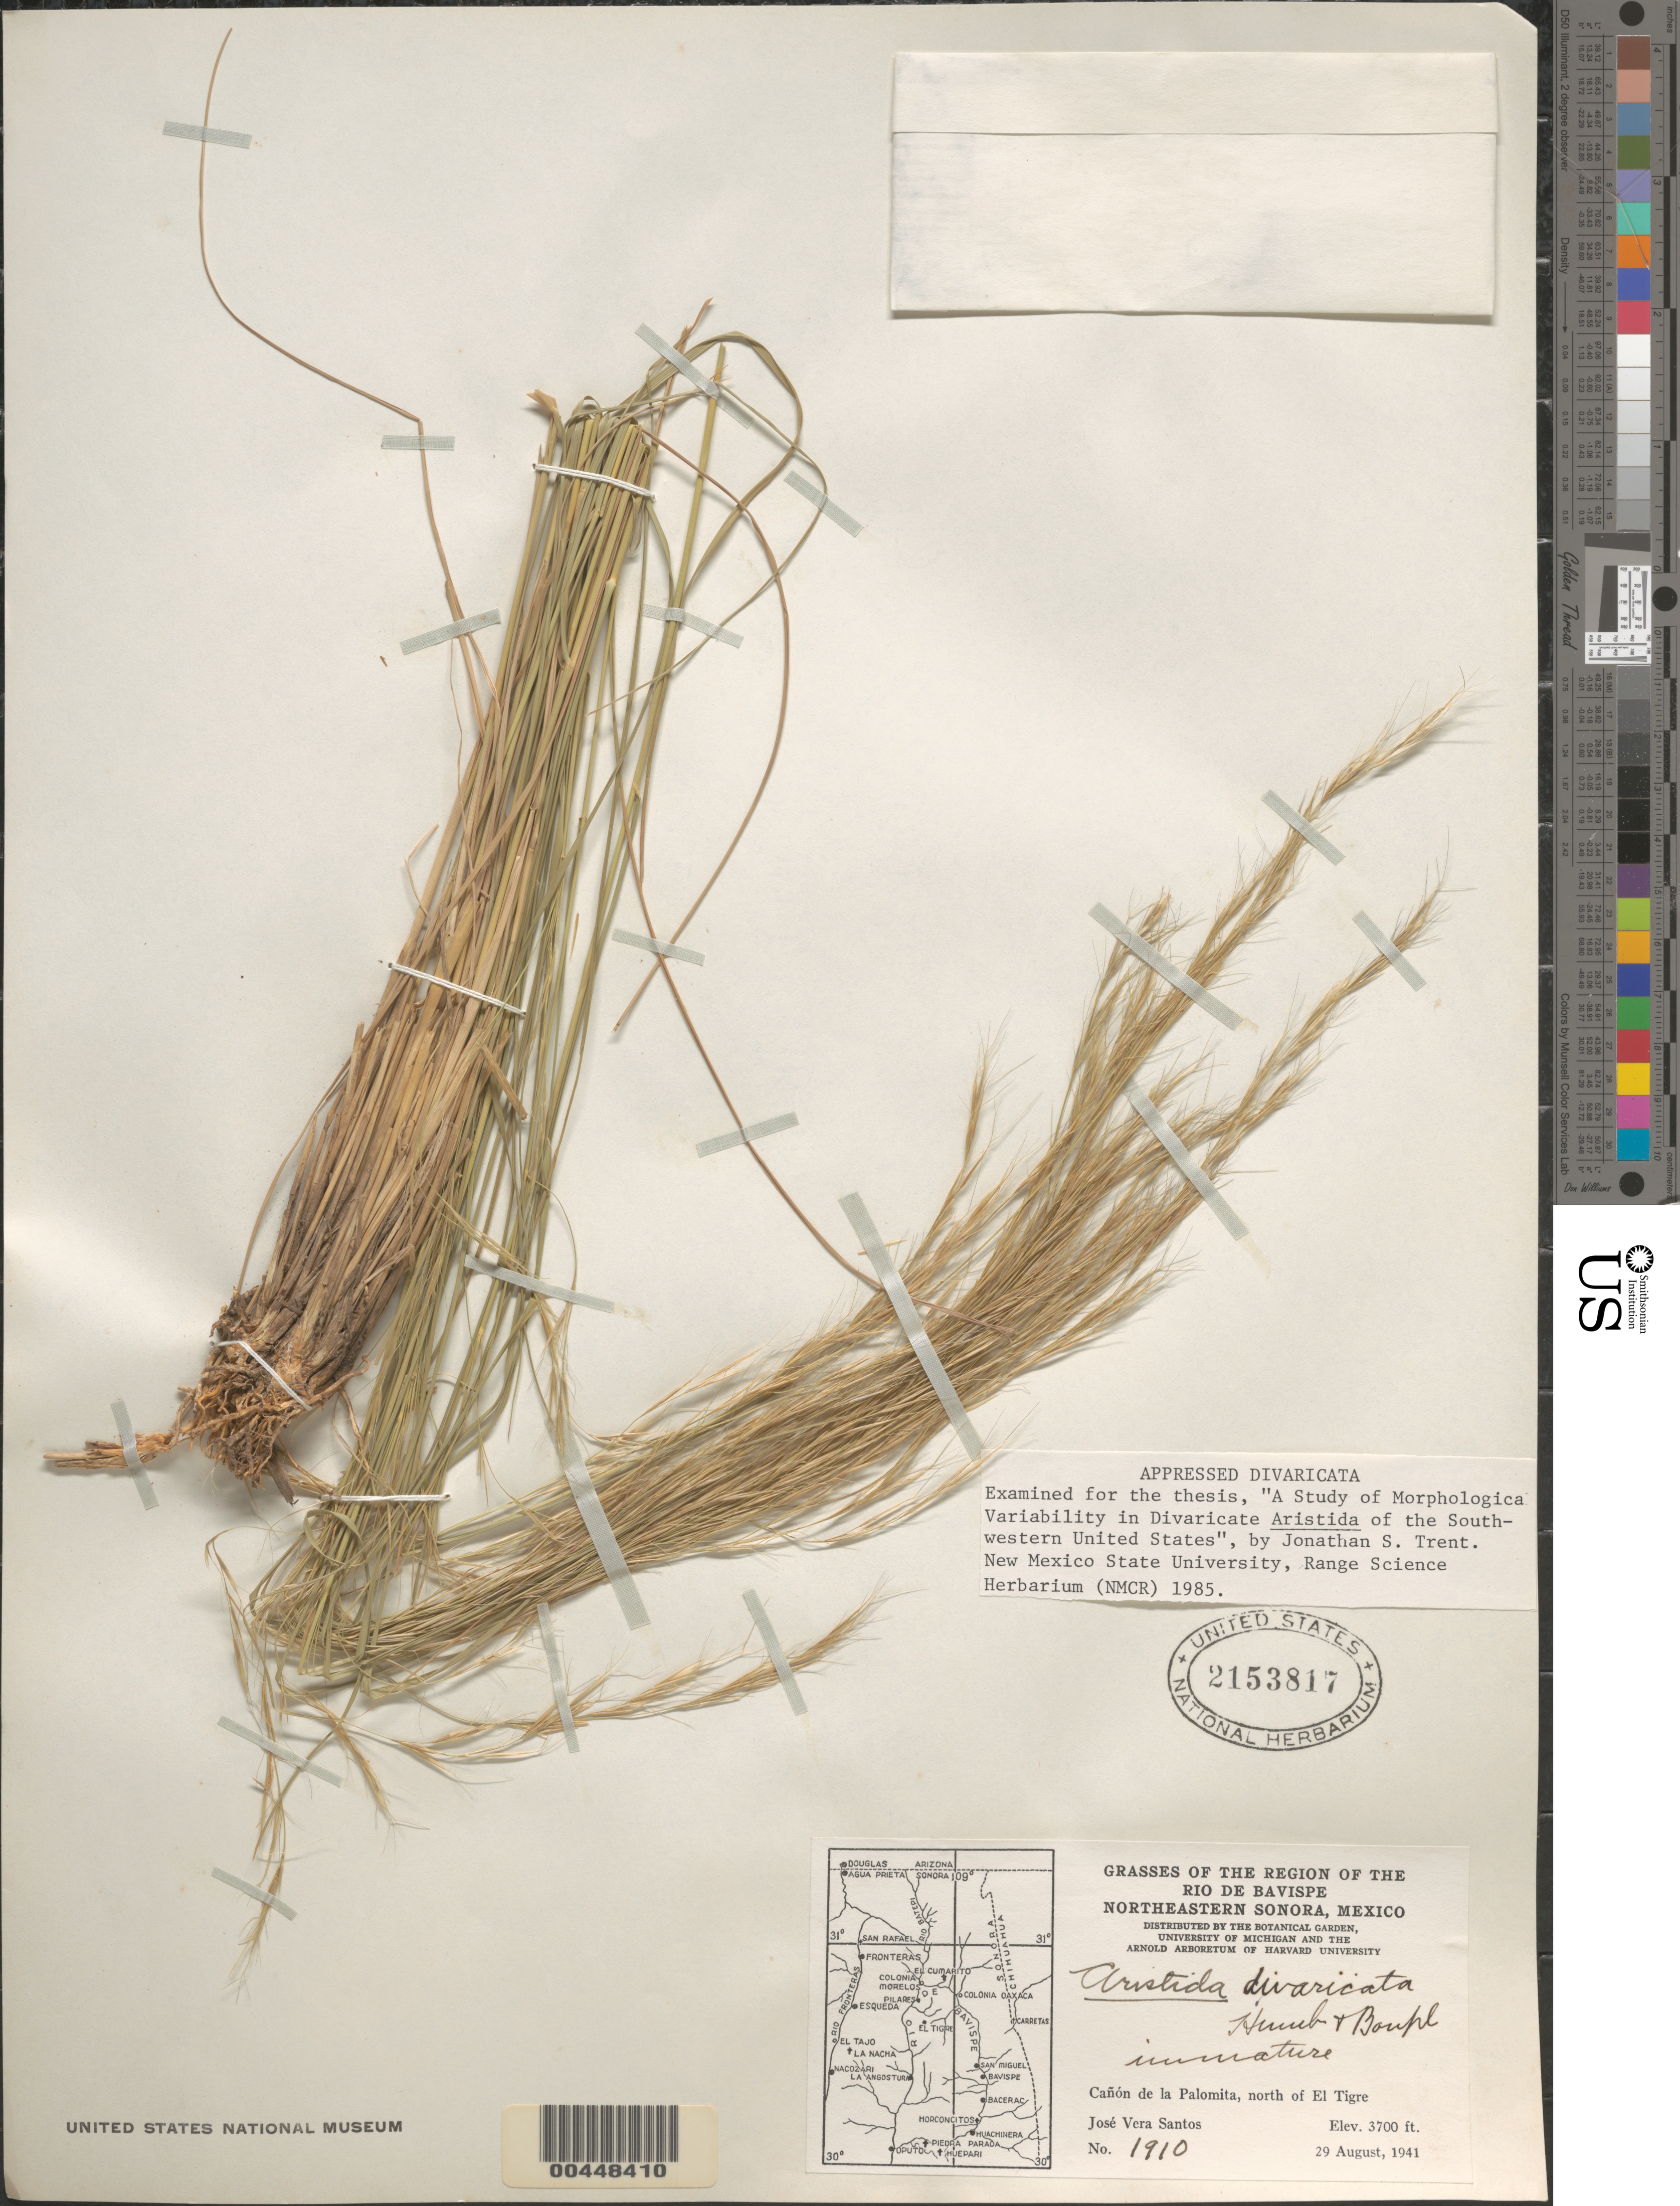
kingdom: Plantae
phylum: Tracheophyta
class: Liliopsida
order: Poales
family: Poaceae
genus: Aristida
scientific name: Aristida divaricata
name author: Humb. & Bonpl. ex Willd.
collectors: J. V. Santos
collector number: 1910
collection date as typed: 29 Aug 1941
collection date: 1941-08-29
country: Mexico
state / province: Sonora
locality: Region of the Rio de Bavispe, NE Sonora, Cañon de la Palomita, N of El Tigre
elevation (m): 1128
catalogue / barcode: US 2153817